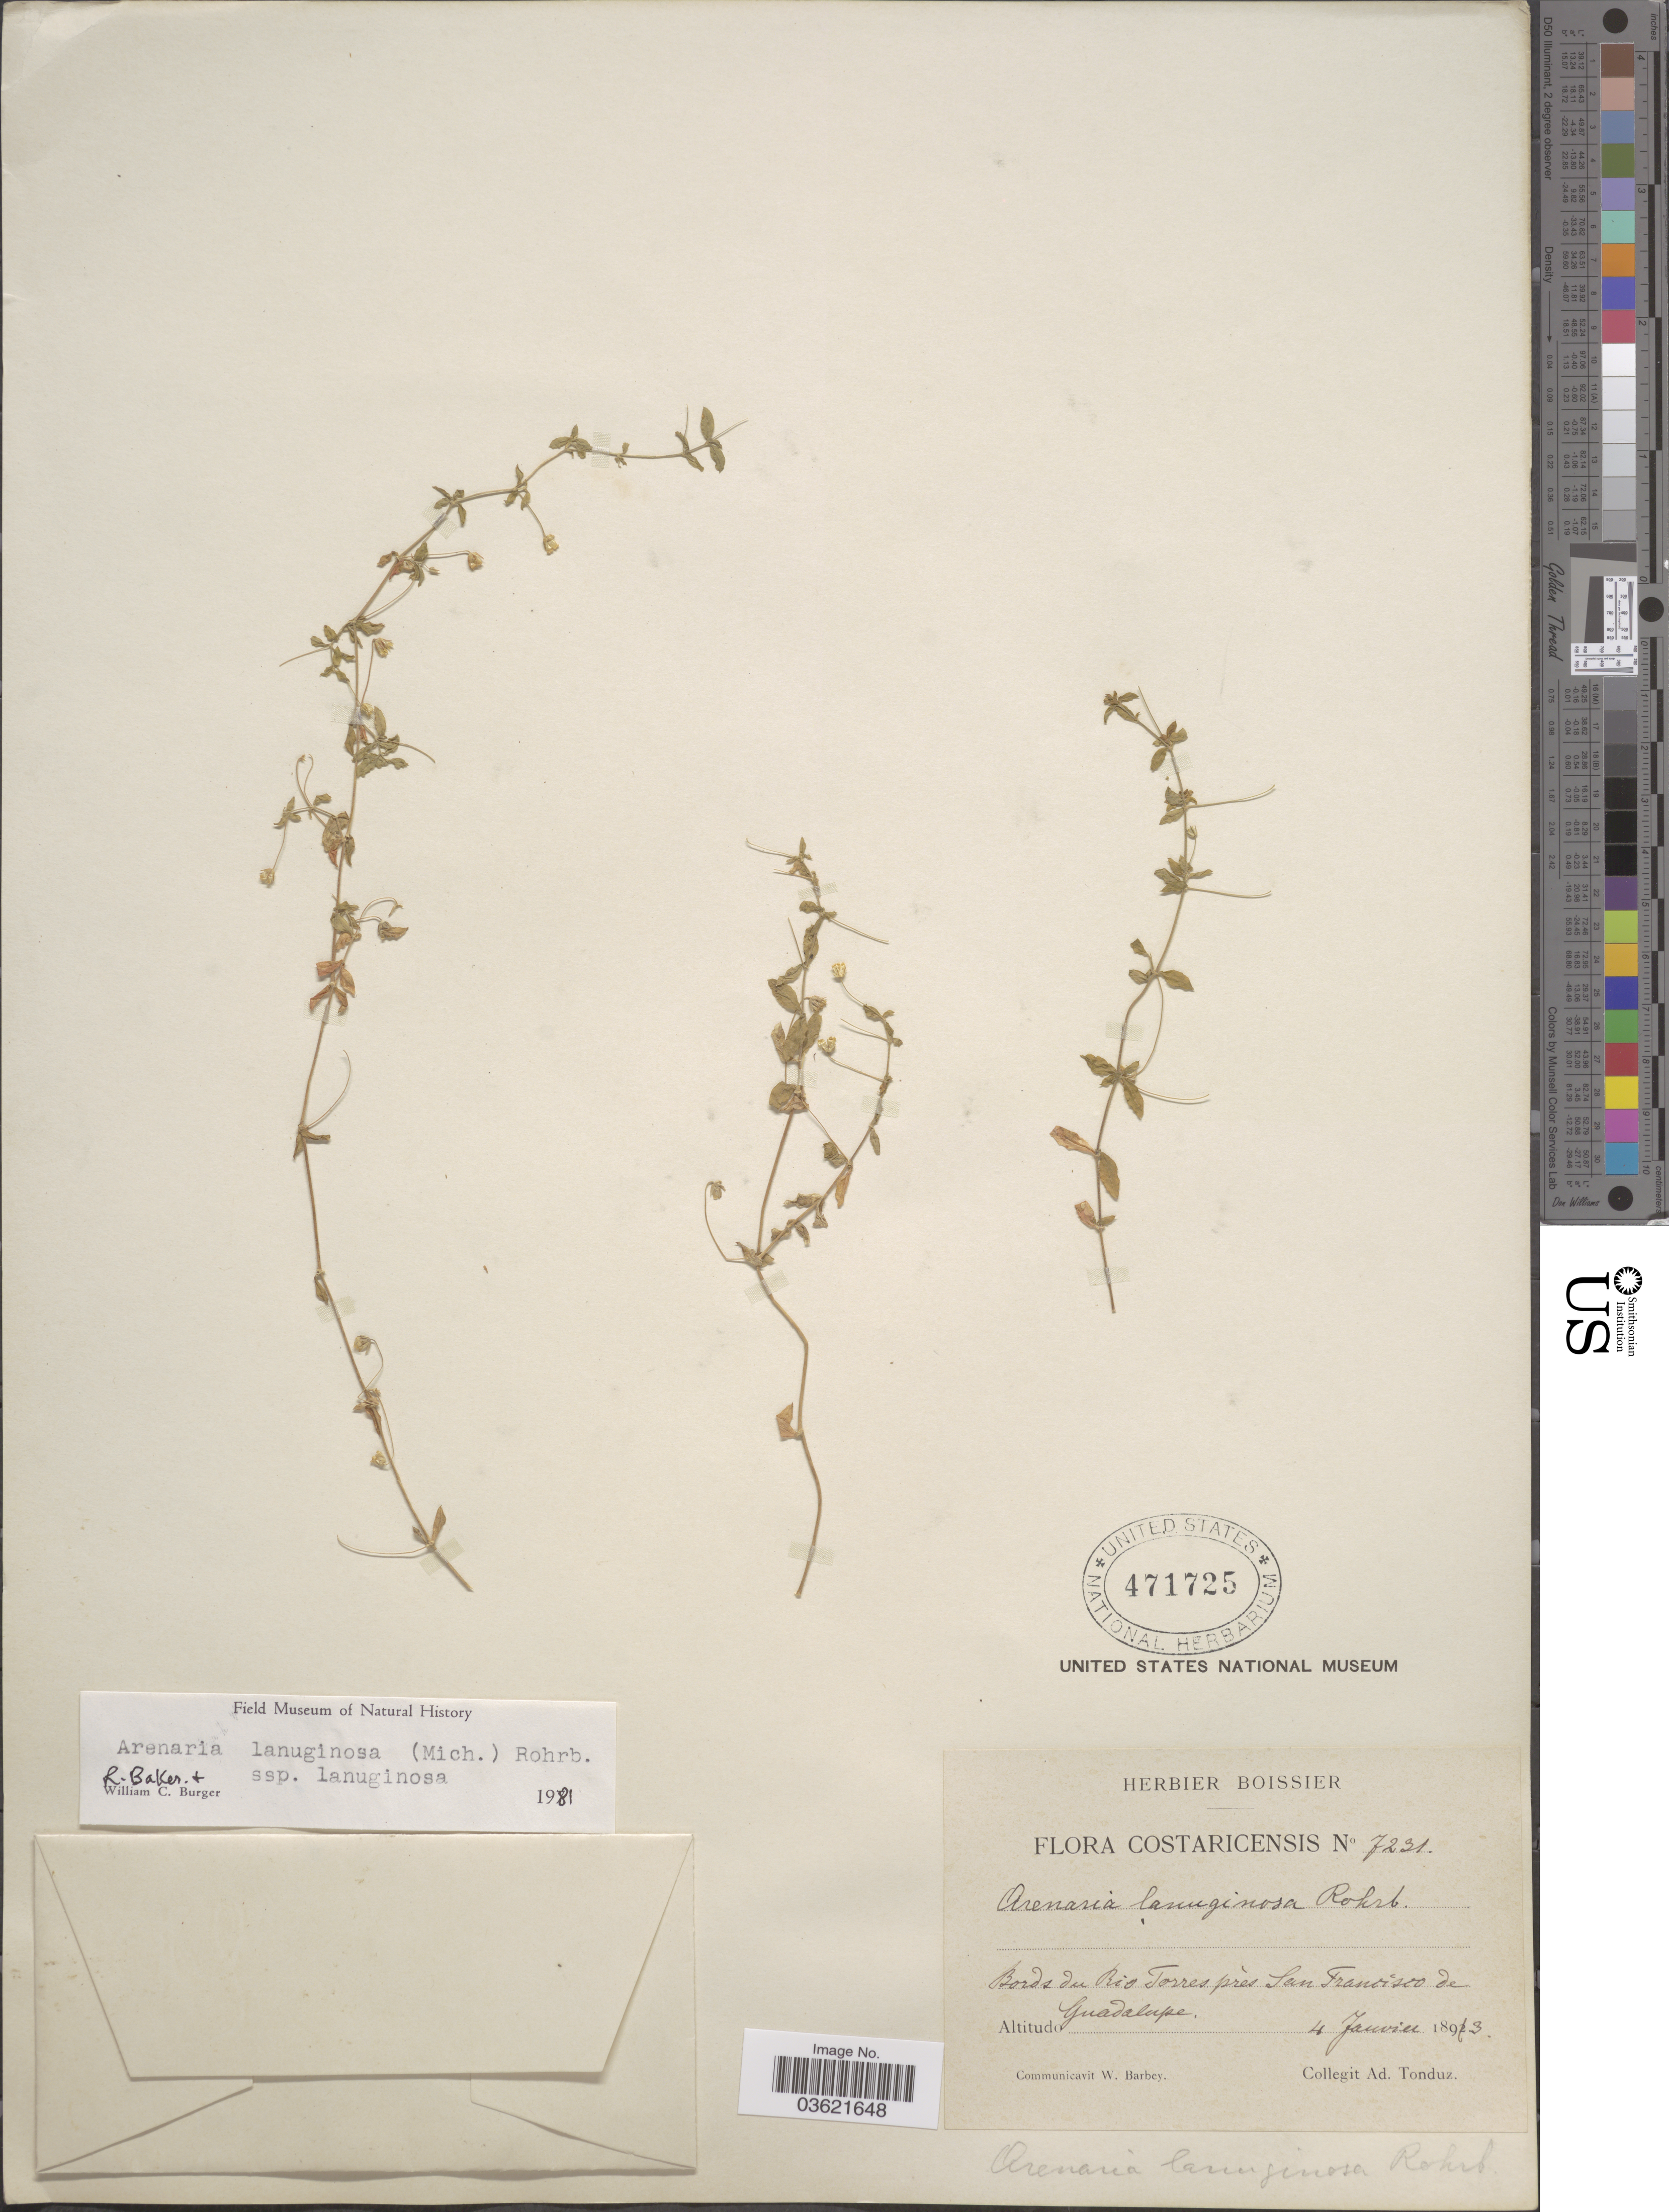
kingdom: Plantae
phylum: Tracheophyta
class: Magnoliopsida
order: Caryophyllales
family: Caryophyllaceae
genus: Arenaria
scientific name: Arenaria lanuginosa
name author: (Michx.) Rohrb.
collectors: A. Tonduz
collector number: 7231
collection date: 1893-01-04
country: Costa Rica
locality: Bords du Rio Torres près San Francisco de Guadalupe.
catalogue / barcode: US 471725